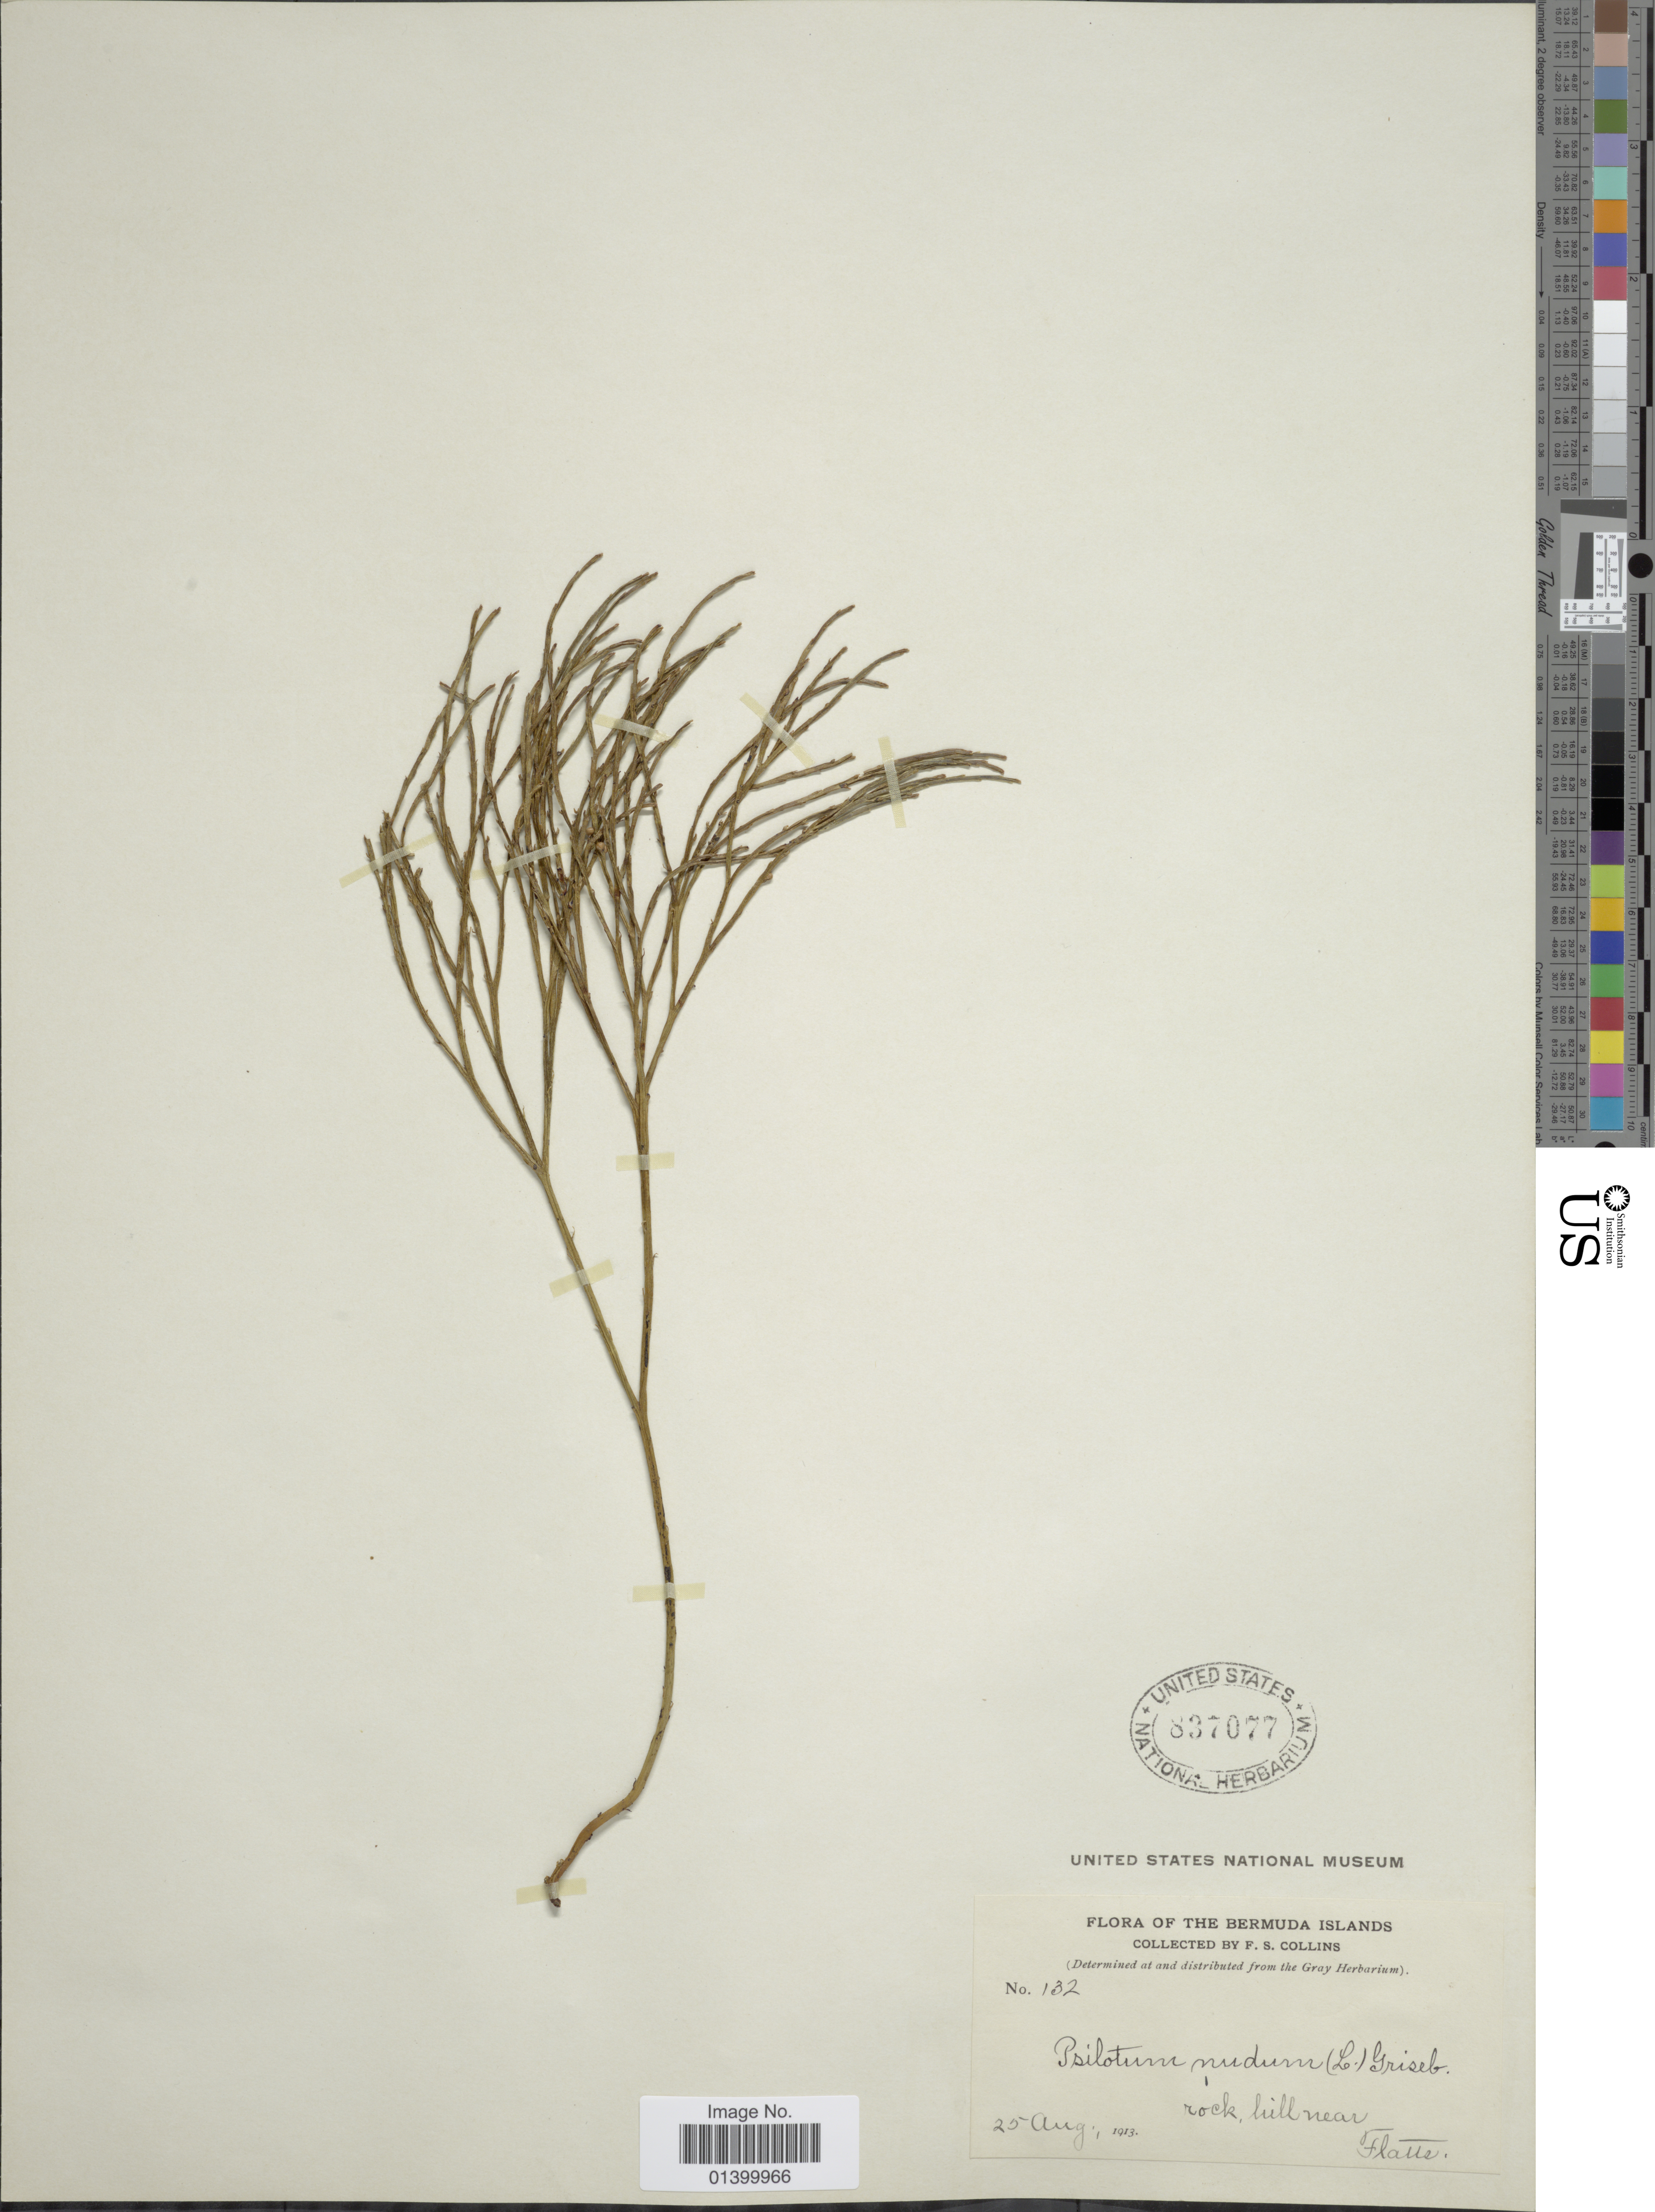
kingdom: Plantae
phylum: Tracheophyta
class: Polypodiopsida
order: Psilotales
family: Psilotaceae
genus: Psilotum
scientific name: Psilotum nudum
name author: (L.) P. Beauv.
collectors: F. Collins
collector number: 132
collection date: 1913-08-25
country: Bermuda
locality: Rock, hill near Flatts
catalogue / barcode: US 837077